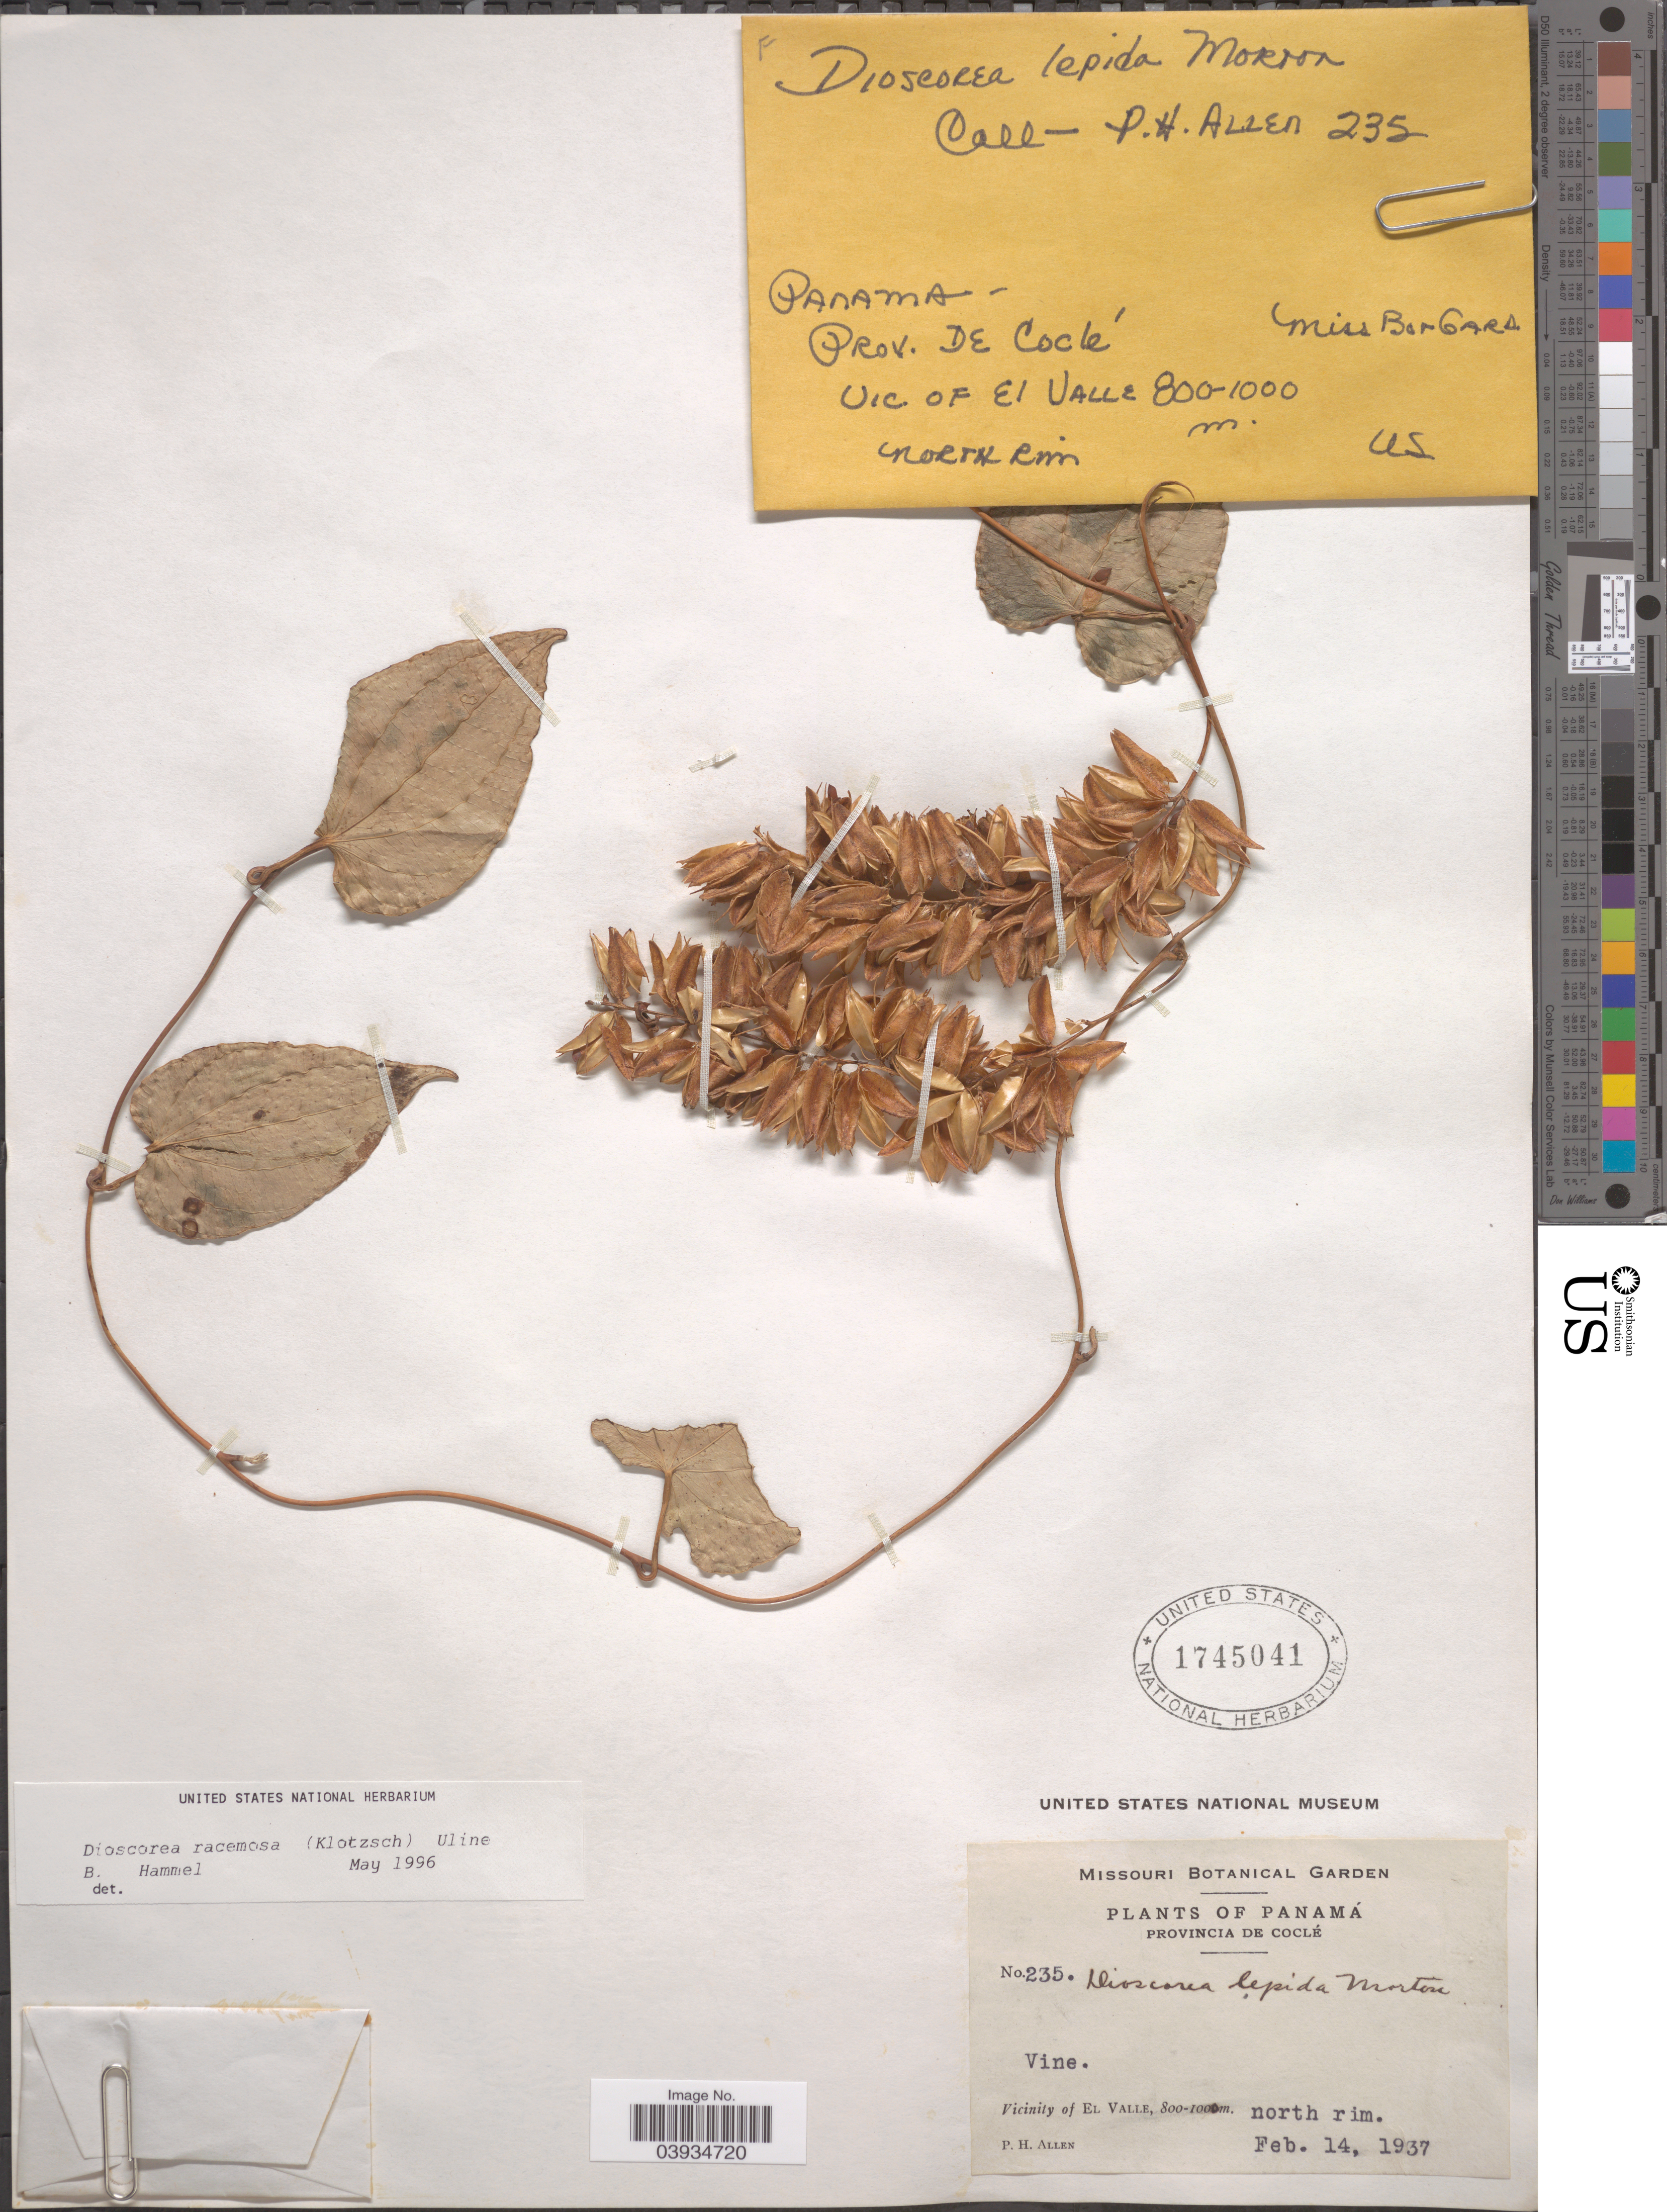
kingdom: Plantae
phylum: Tracheophyta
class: Liliopsida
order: Dioscoreales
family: Dioscoreaceae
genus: Dioscorea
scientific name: Dioscorea racemosa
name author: Rusby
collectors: P. H. Allen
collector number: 235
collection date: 1937-02-14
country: Panama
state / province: Cocle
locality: Vicinity of El Valle. North rim. Miss Bor Gara.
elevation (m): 800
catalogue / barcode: US 1745041